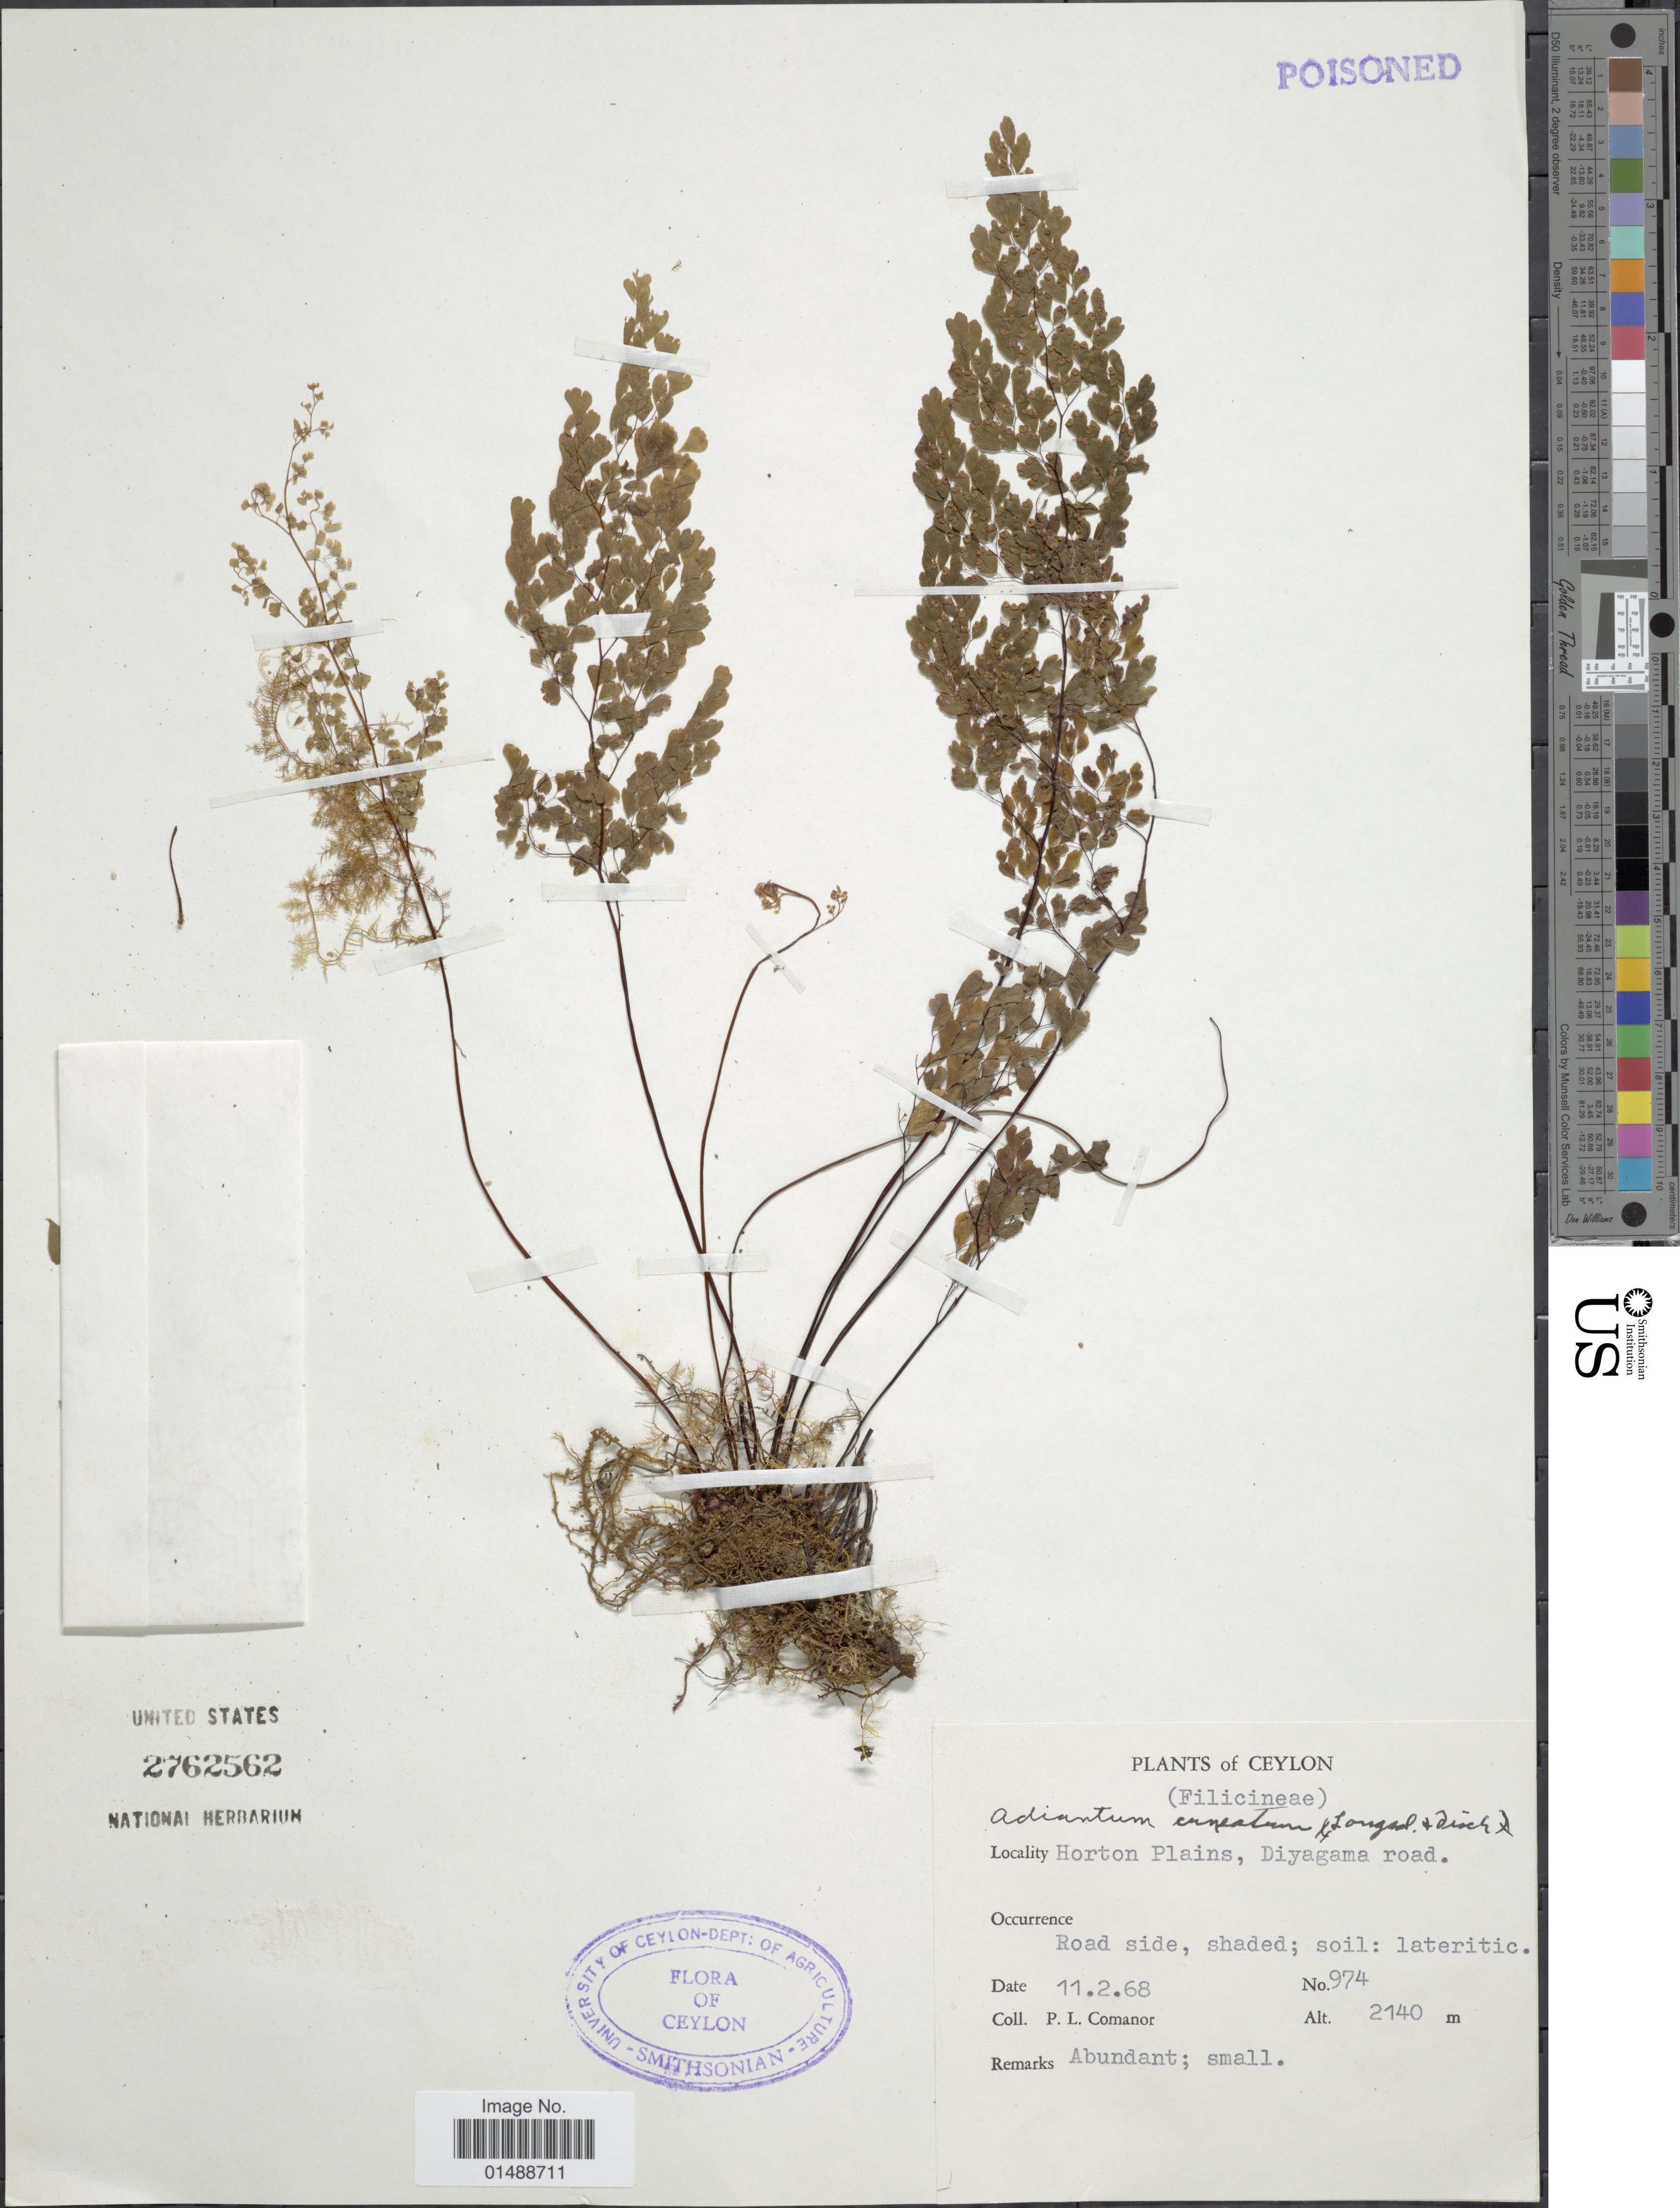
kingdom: Plantae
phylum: Tracheophyta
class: Polypodiopsida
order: Polypodiales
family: Pteridaceae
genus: Adiantum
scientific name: Adiantum raddianum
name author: C. Presl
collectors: P. Comanor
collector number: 974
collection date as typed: Transcribed d/m/y: 11/2/68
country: Sri Lanka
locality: Ceylon, Horton Plains, Diyagama road.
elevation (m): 2140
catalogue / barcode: US 2762562